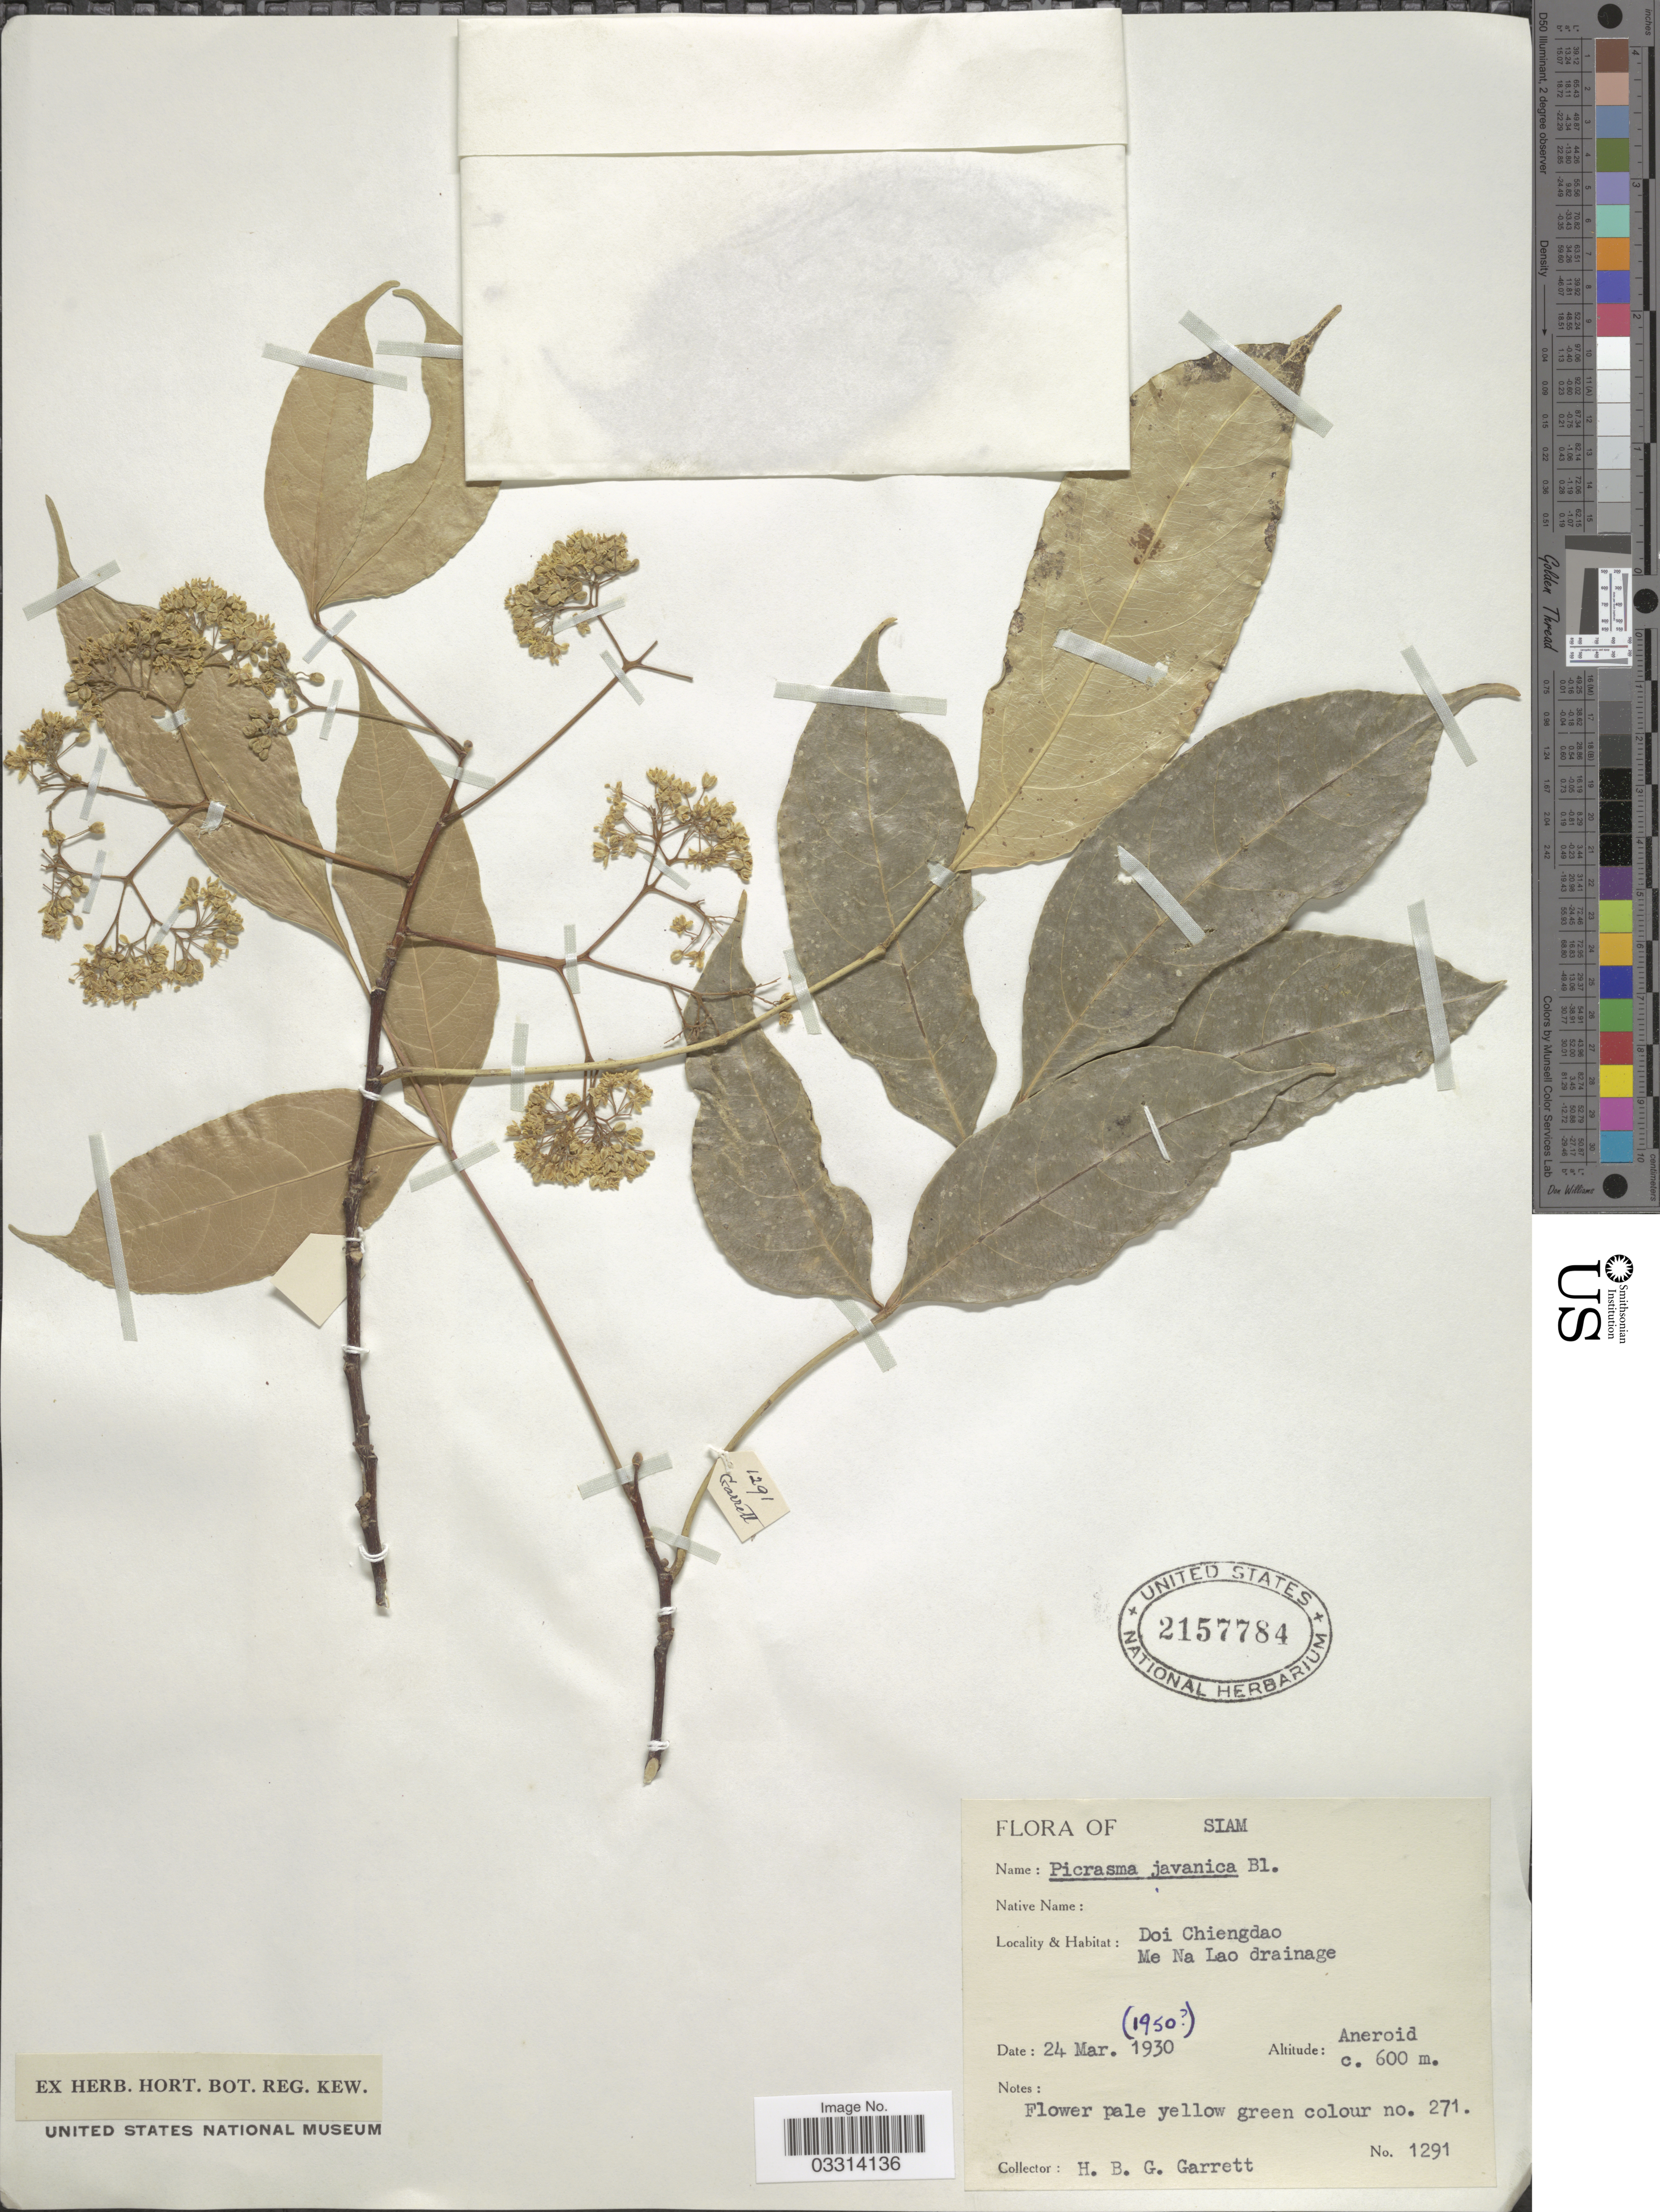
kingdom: Plantae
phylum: Tracheophyta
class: Magnoliopsida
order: Sapindales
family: Simaroubaceae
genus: Picrasma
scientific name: Picrasma javanica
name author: Blume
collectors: H. Garrett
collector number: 1291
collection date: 1930-03-24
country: Thailand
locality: Siam. Doi Chiengdao, Me Na Lao drainage.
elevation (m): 600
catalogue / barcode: US 2157784